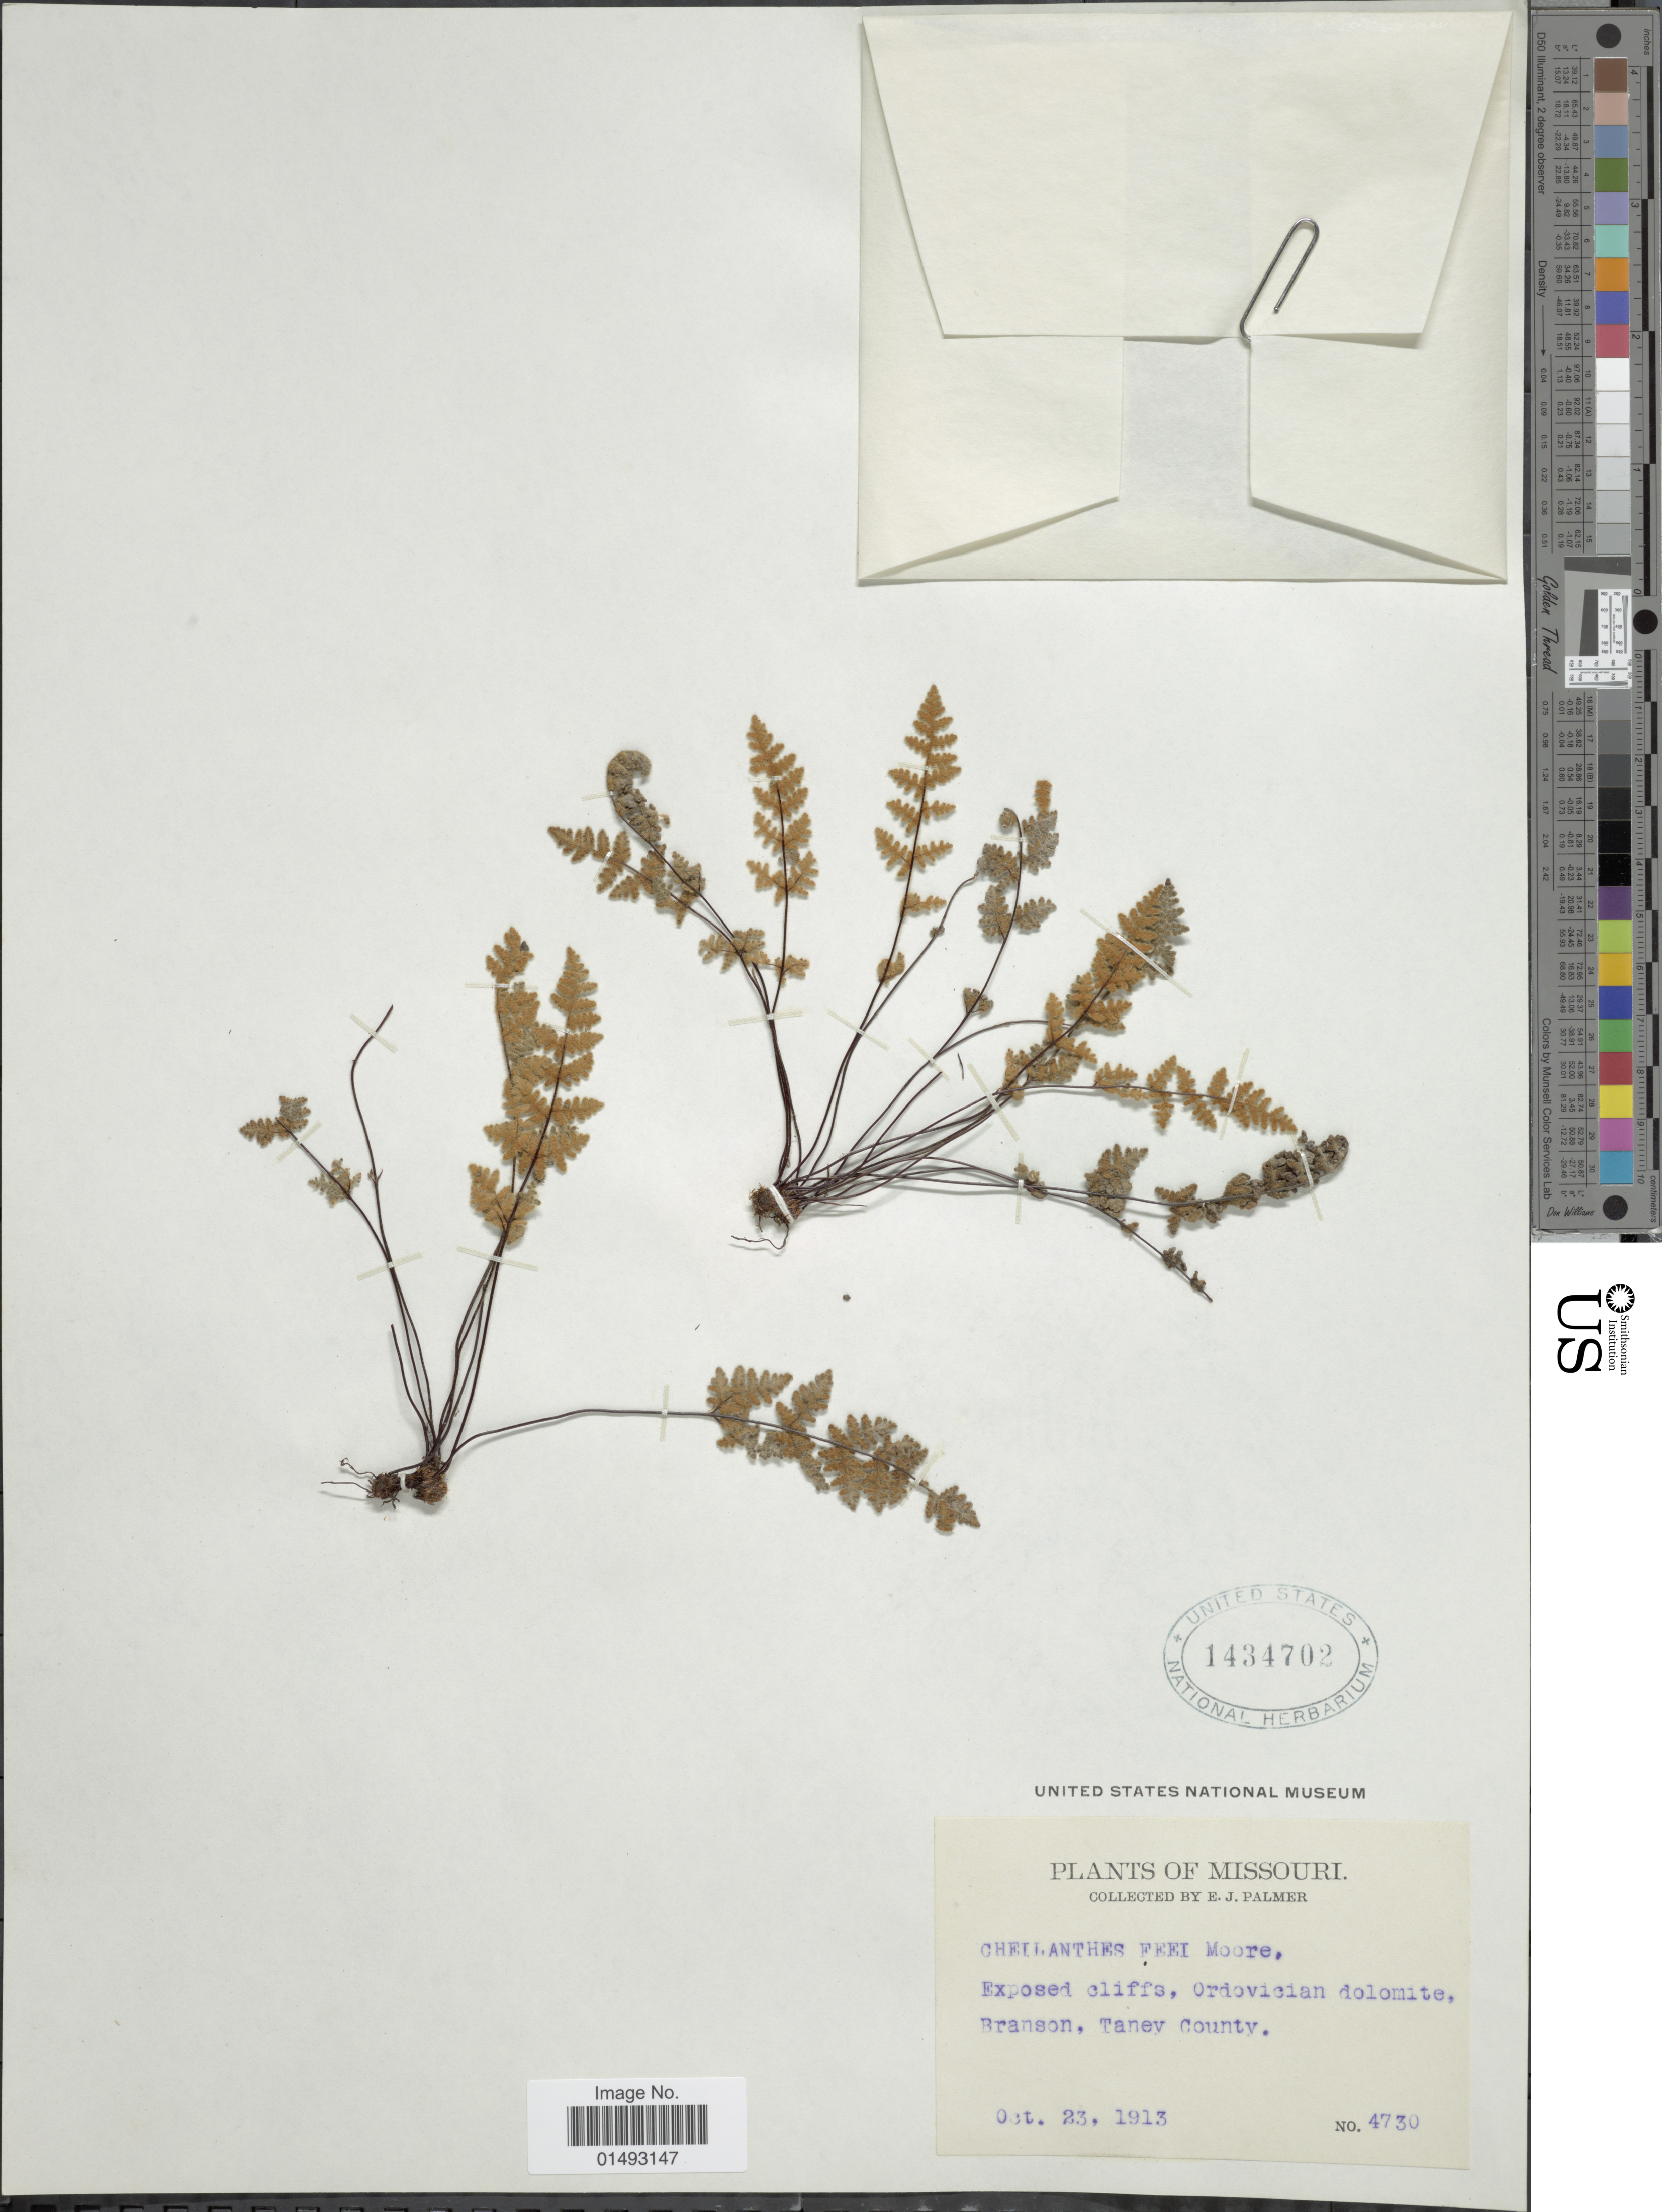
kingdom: Plantae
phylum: Tracheophyta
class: Polypodiopsida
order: Polypodiales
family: Pteridaceae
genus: Myriopteris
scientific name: Myriopteris gracilis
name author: Fée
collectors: E. J. Palmer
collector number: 730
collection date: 1913-10-23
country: United States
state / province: Missouri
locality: Exposed cliffs, Ordovician dolomite, Branson, Taney County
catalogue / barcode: US 1434702